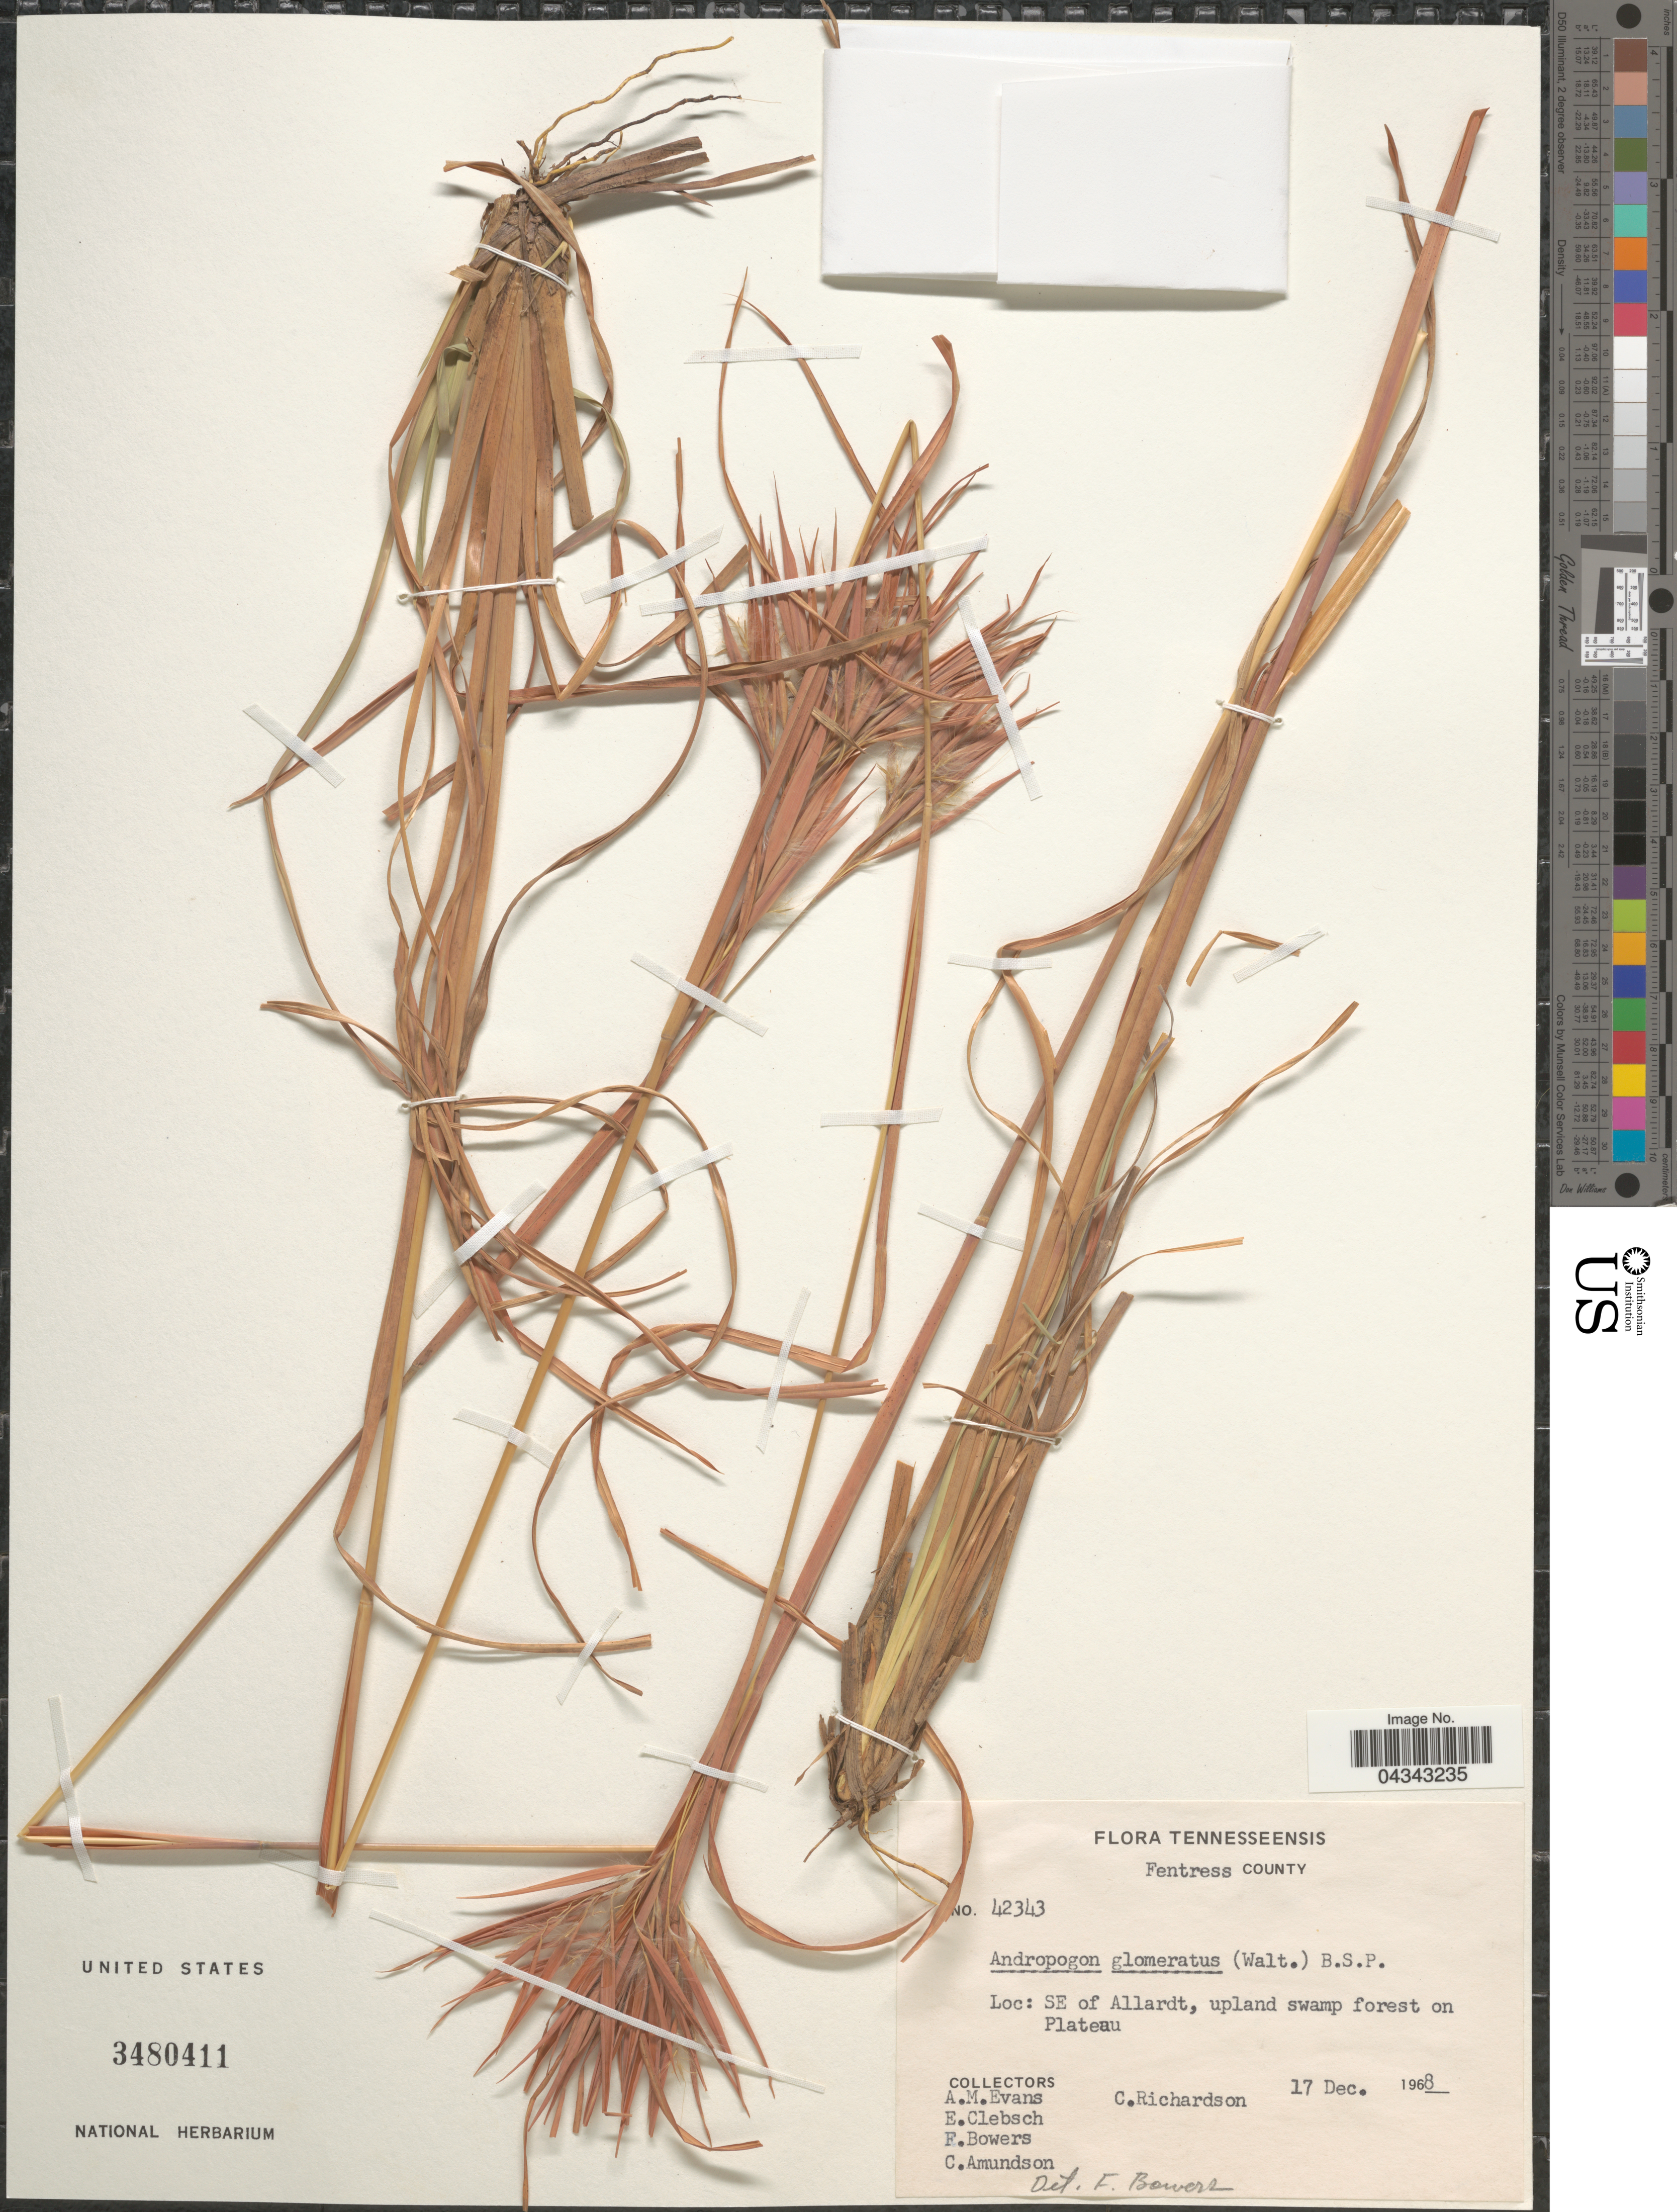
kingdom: Plantae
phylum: Tracheophyta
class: Liliopsida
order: Poales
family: Poaceae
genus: Andropogon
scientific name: Andropogon glomeratus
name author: (Walter) Britton, Stearns & Poggenb.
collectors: A. M. Evans, E. Clebsch, F. Bowers, C. Amundson & C. Richardson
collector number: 42343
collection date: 1968-12-17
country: United States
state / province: Tennessee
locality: Fentress County. SE of Allardt, upland swamp forest on Plateau.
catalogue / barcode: US 3480411